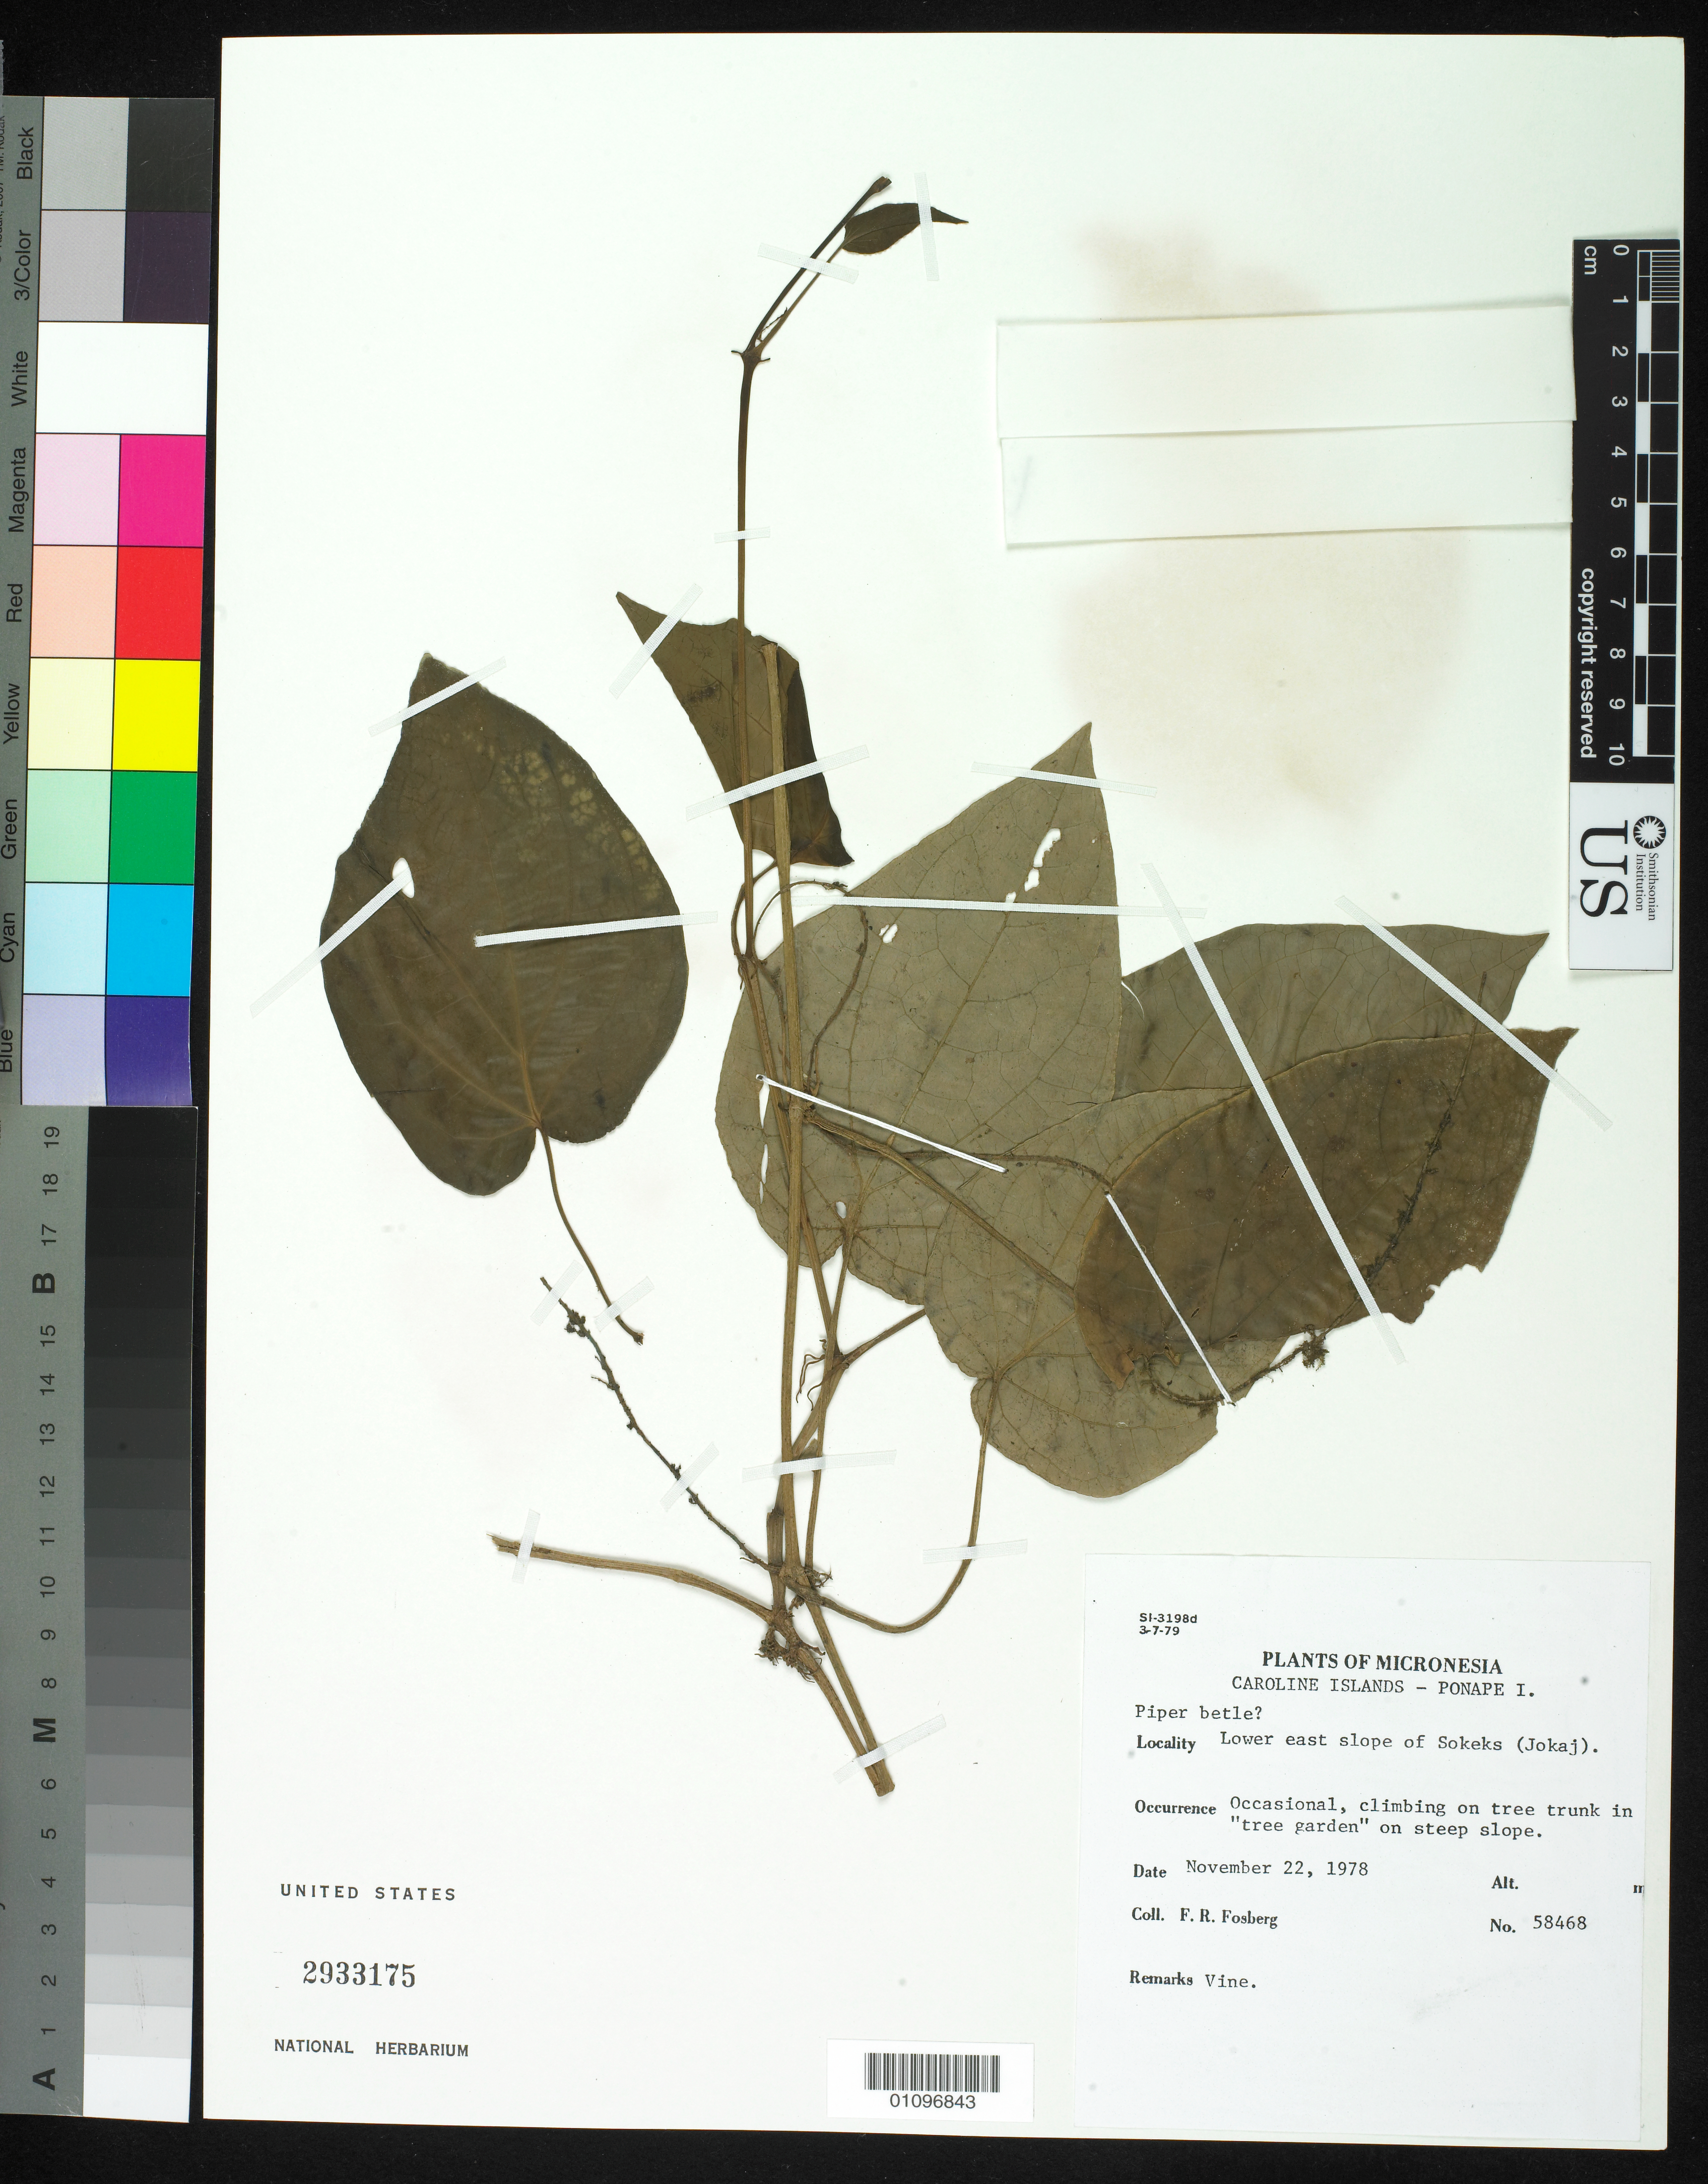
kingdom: Plantae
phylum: Tracheophyta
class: Magnoliopsida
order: Piperales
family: Piperaceae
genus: Piper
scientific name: Piper betle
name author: L.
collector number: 58468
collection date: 1978-11-22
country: Micronesia, Federated States of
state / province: Pohnpei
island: Pohnpei [Ponape]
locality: Lower east slope of Sokeks (Jokaj).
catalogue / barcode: US 2933175